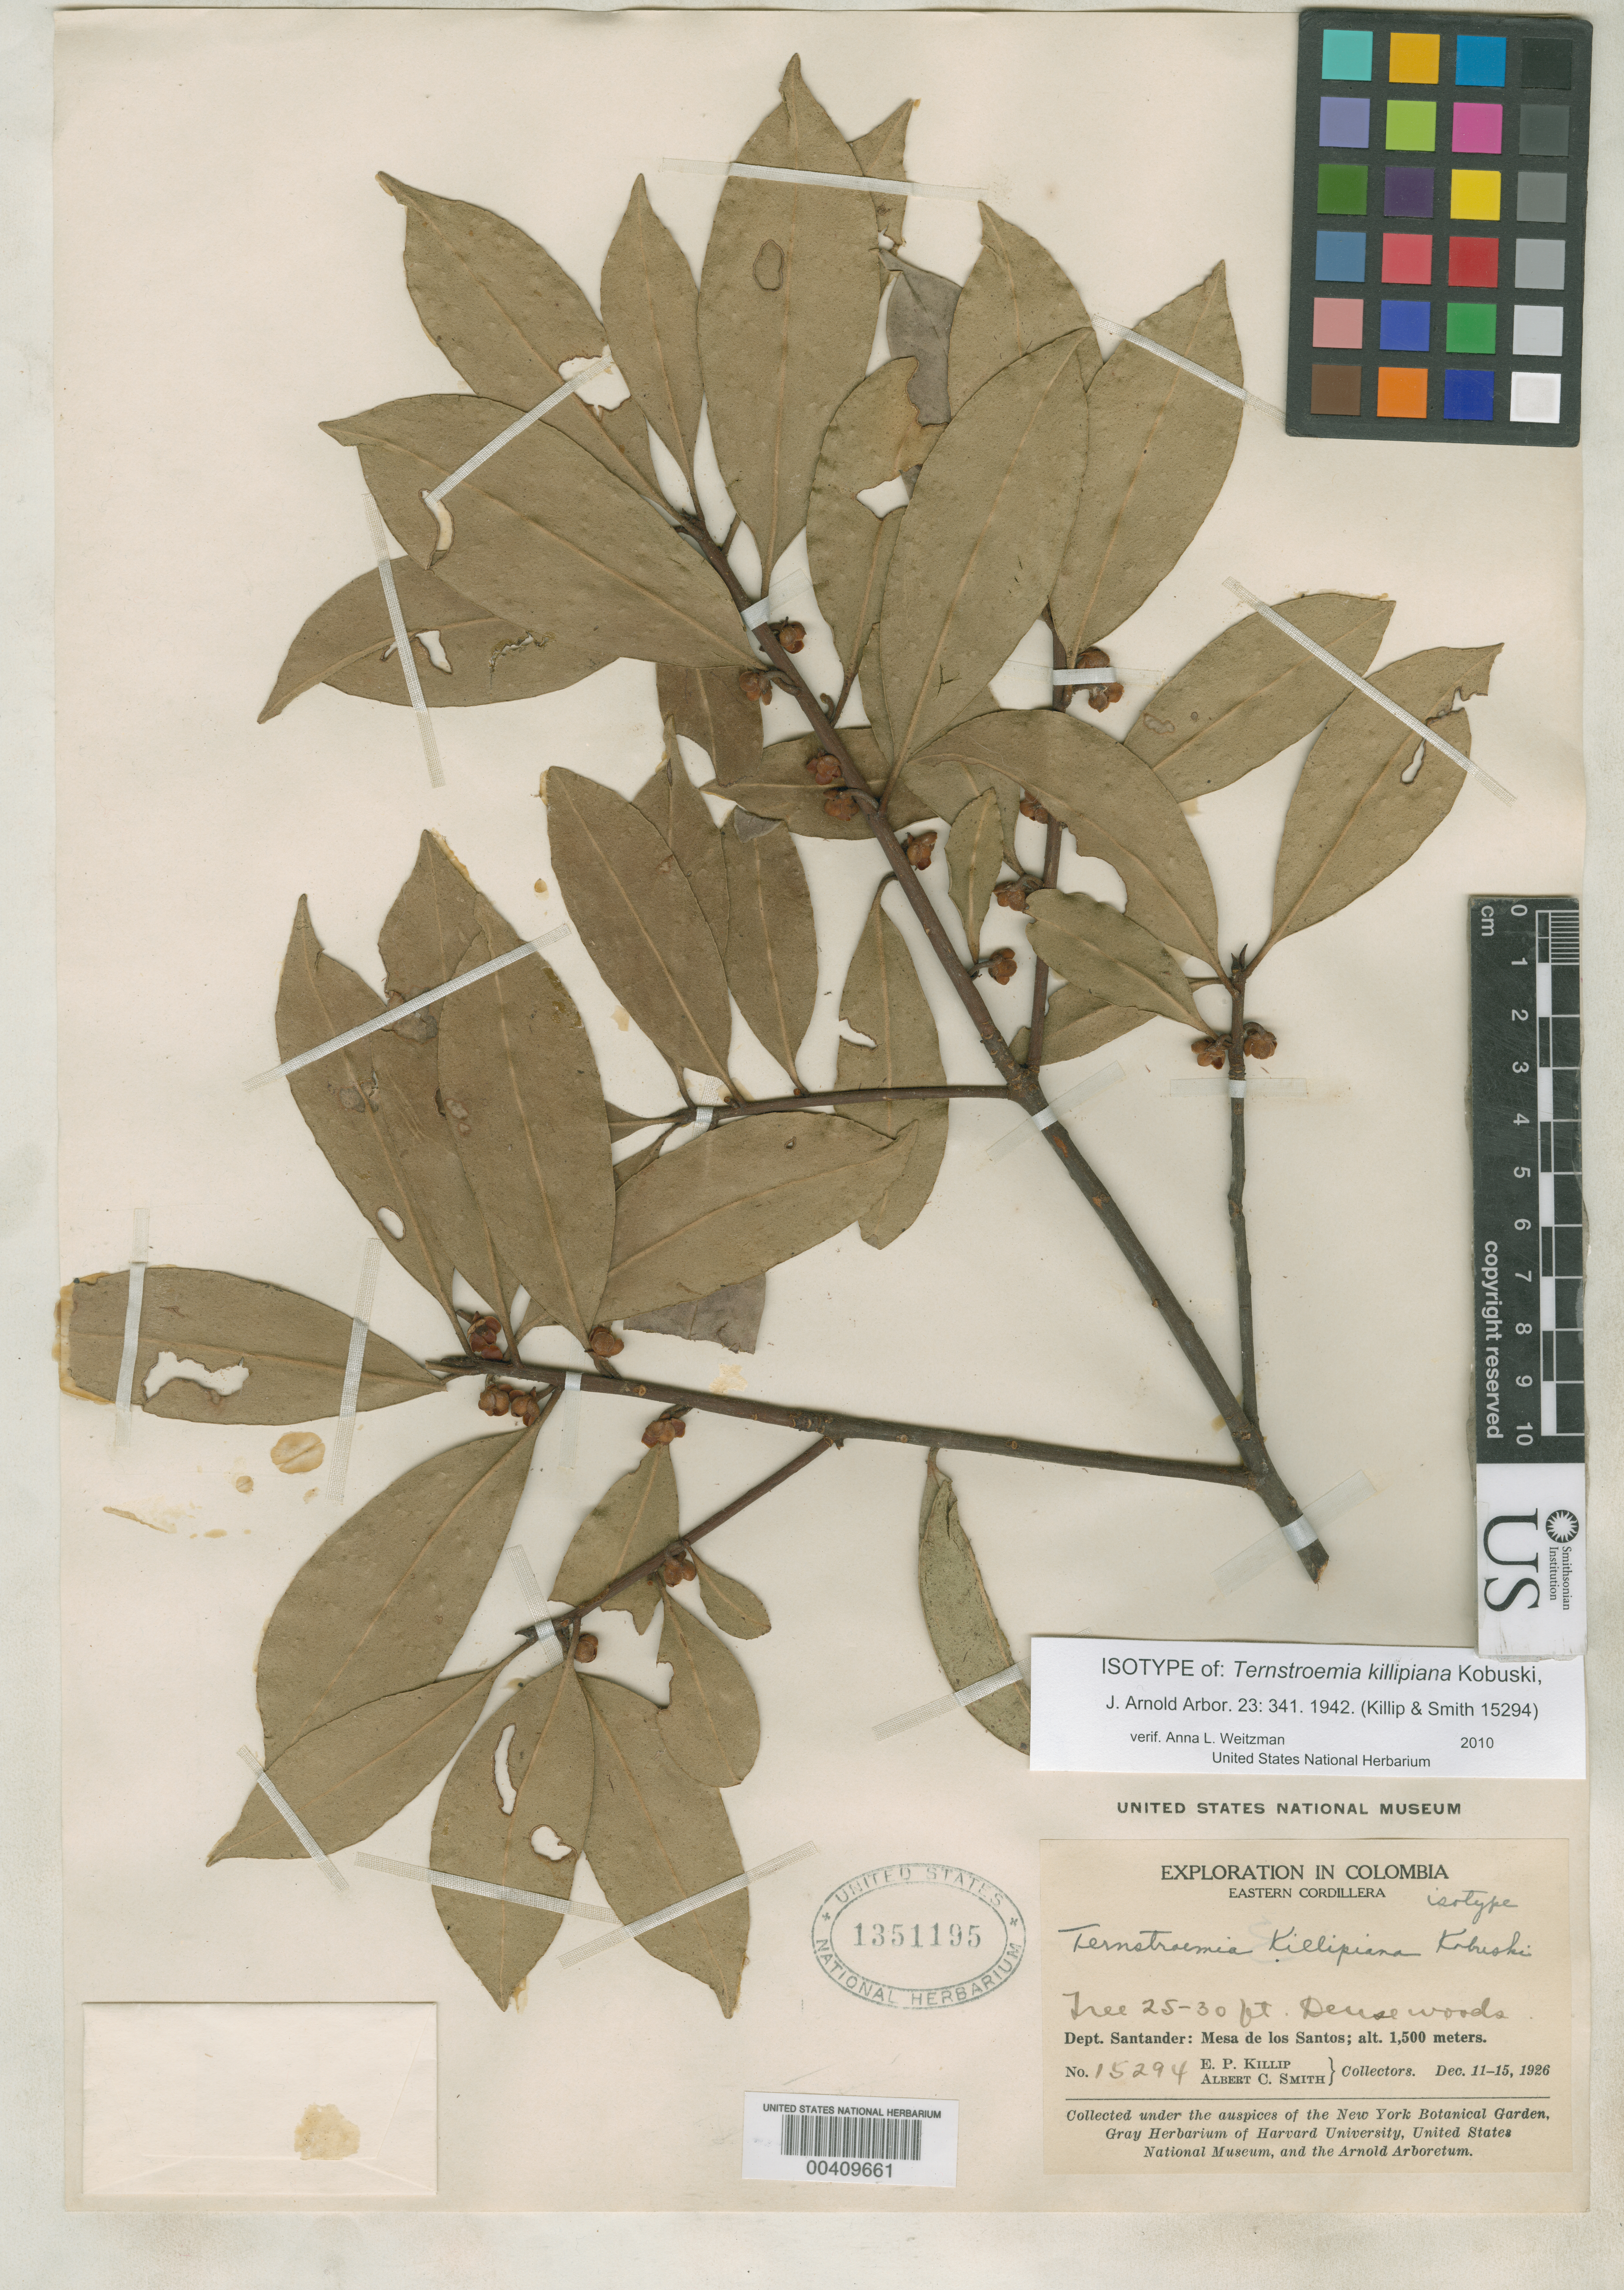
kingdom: Plantae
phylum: Tracheophyta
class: Magnoliopsida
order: Ericales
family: Pentaphylacaceae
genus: Ternstroemia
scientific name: Ternstroemia killipiana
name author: Kobuski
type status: Isotype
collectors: E. P. Killip & A. C. Smith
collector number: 15294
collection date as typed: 11 Dec 1926 to 15 Dec 1926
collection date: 1926-12-11/1926-12-15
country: Colombia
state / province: Santander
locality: Mesa de Los Santos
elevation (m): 1500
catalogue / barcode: US 1351195